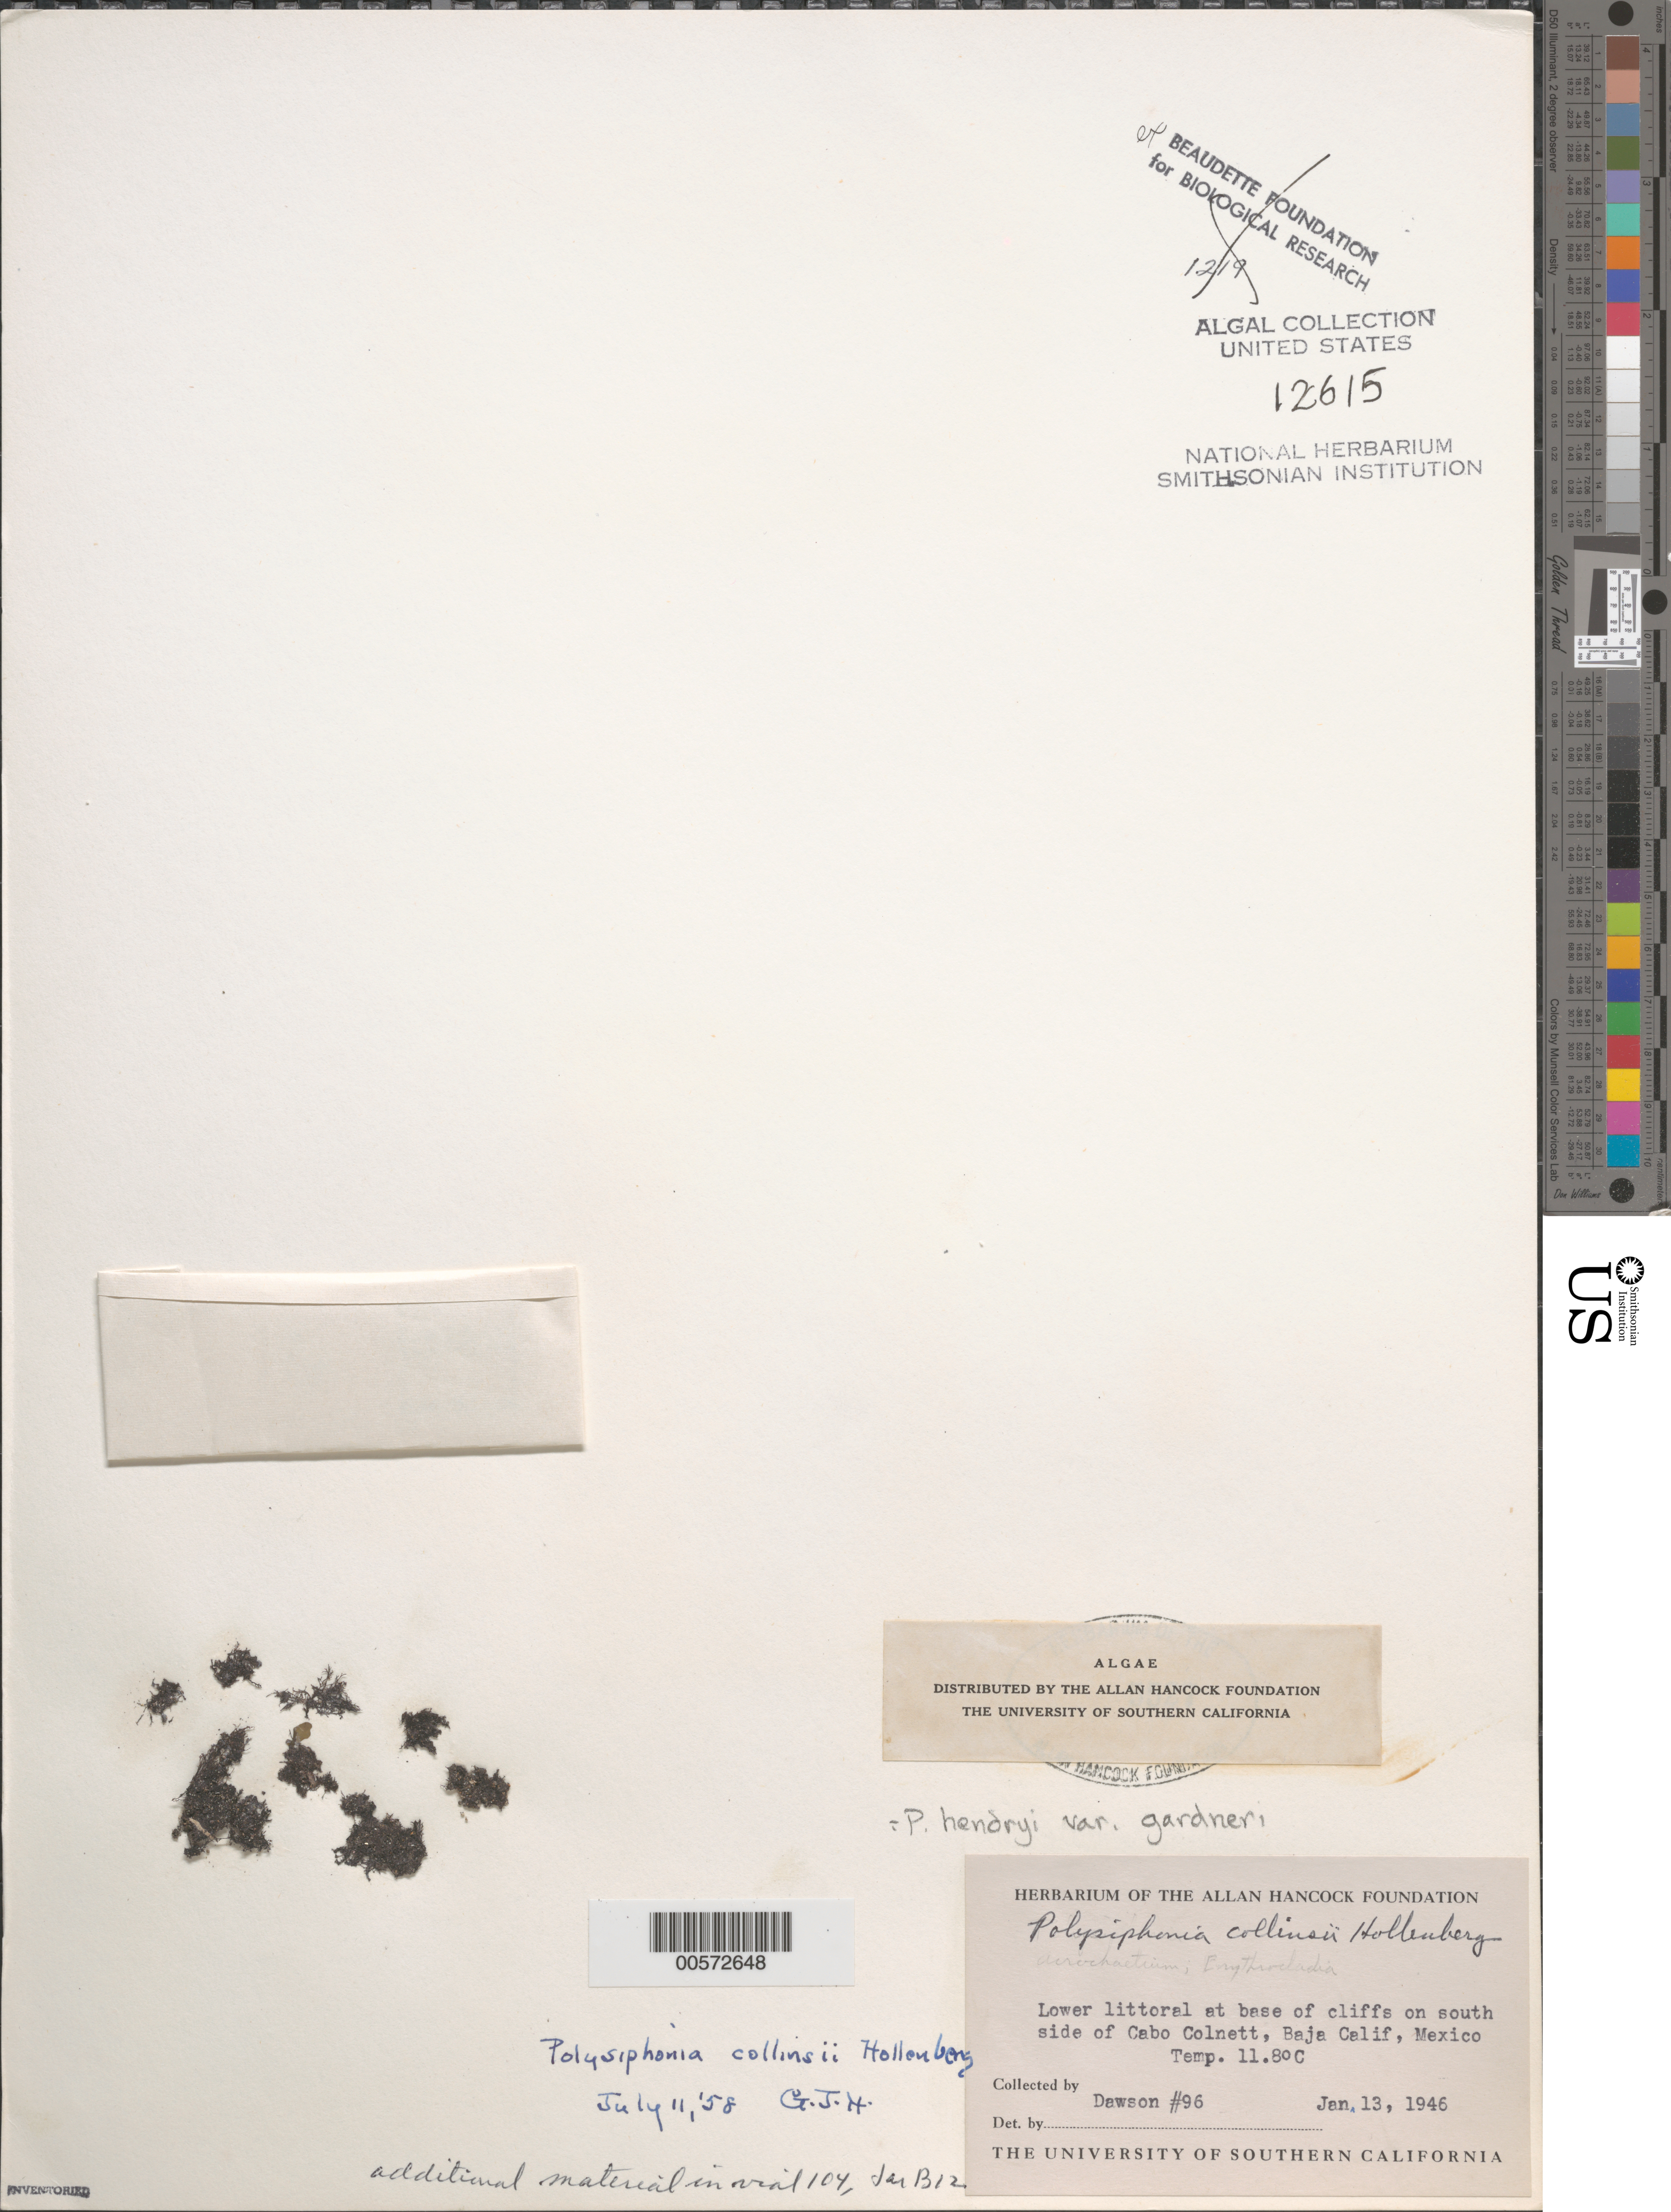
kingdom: Plantae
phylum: Rhodophyta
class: Florideophyceae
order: Ceramiales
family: Rhodomelaceae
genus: Polysiphonia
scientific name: Polysiphonia hendryi var. gardneri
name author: (Kylin) Hollenb.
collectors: E. Y. Dawson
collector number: EYD 96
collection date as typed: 13 Jan 1946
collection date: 1946-01-13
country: Mexico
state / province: Baja California Norte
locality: Cabo Colnett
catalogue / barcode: US 12615